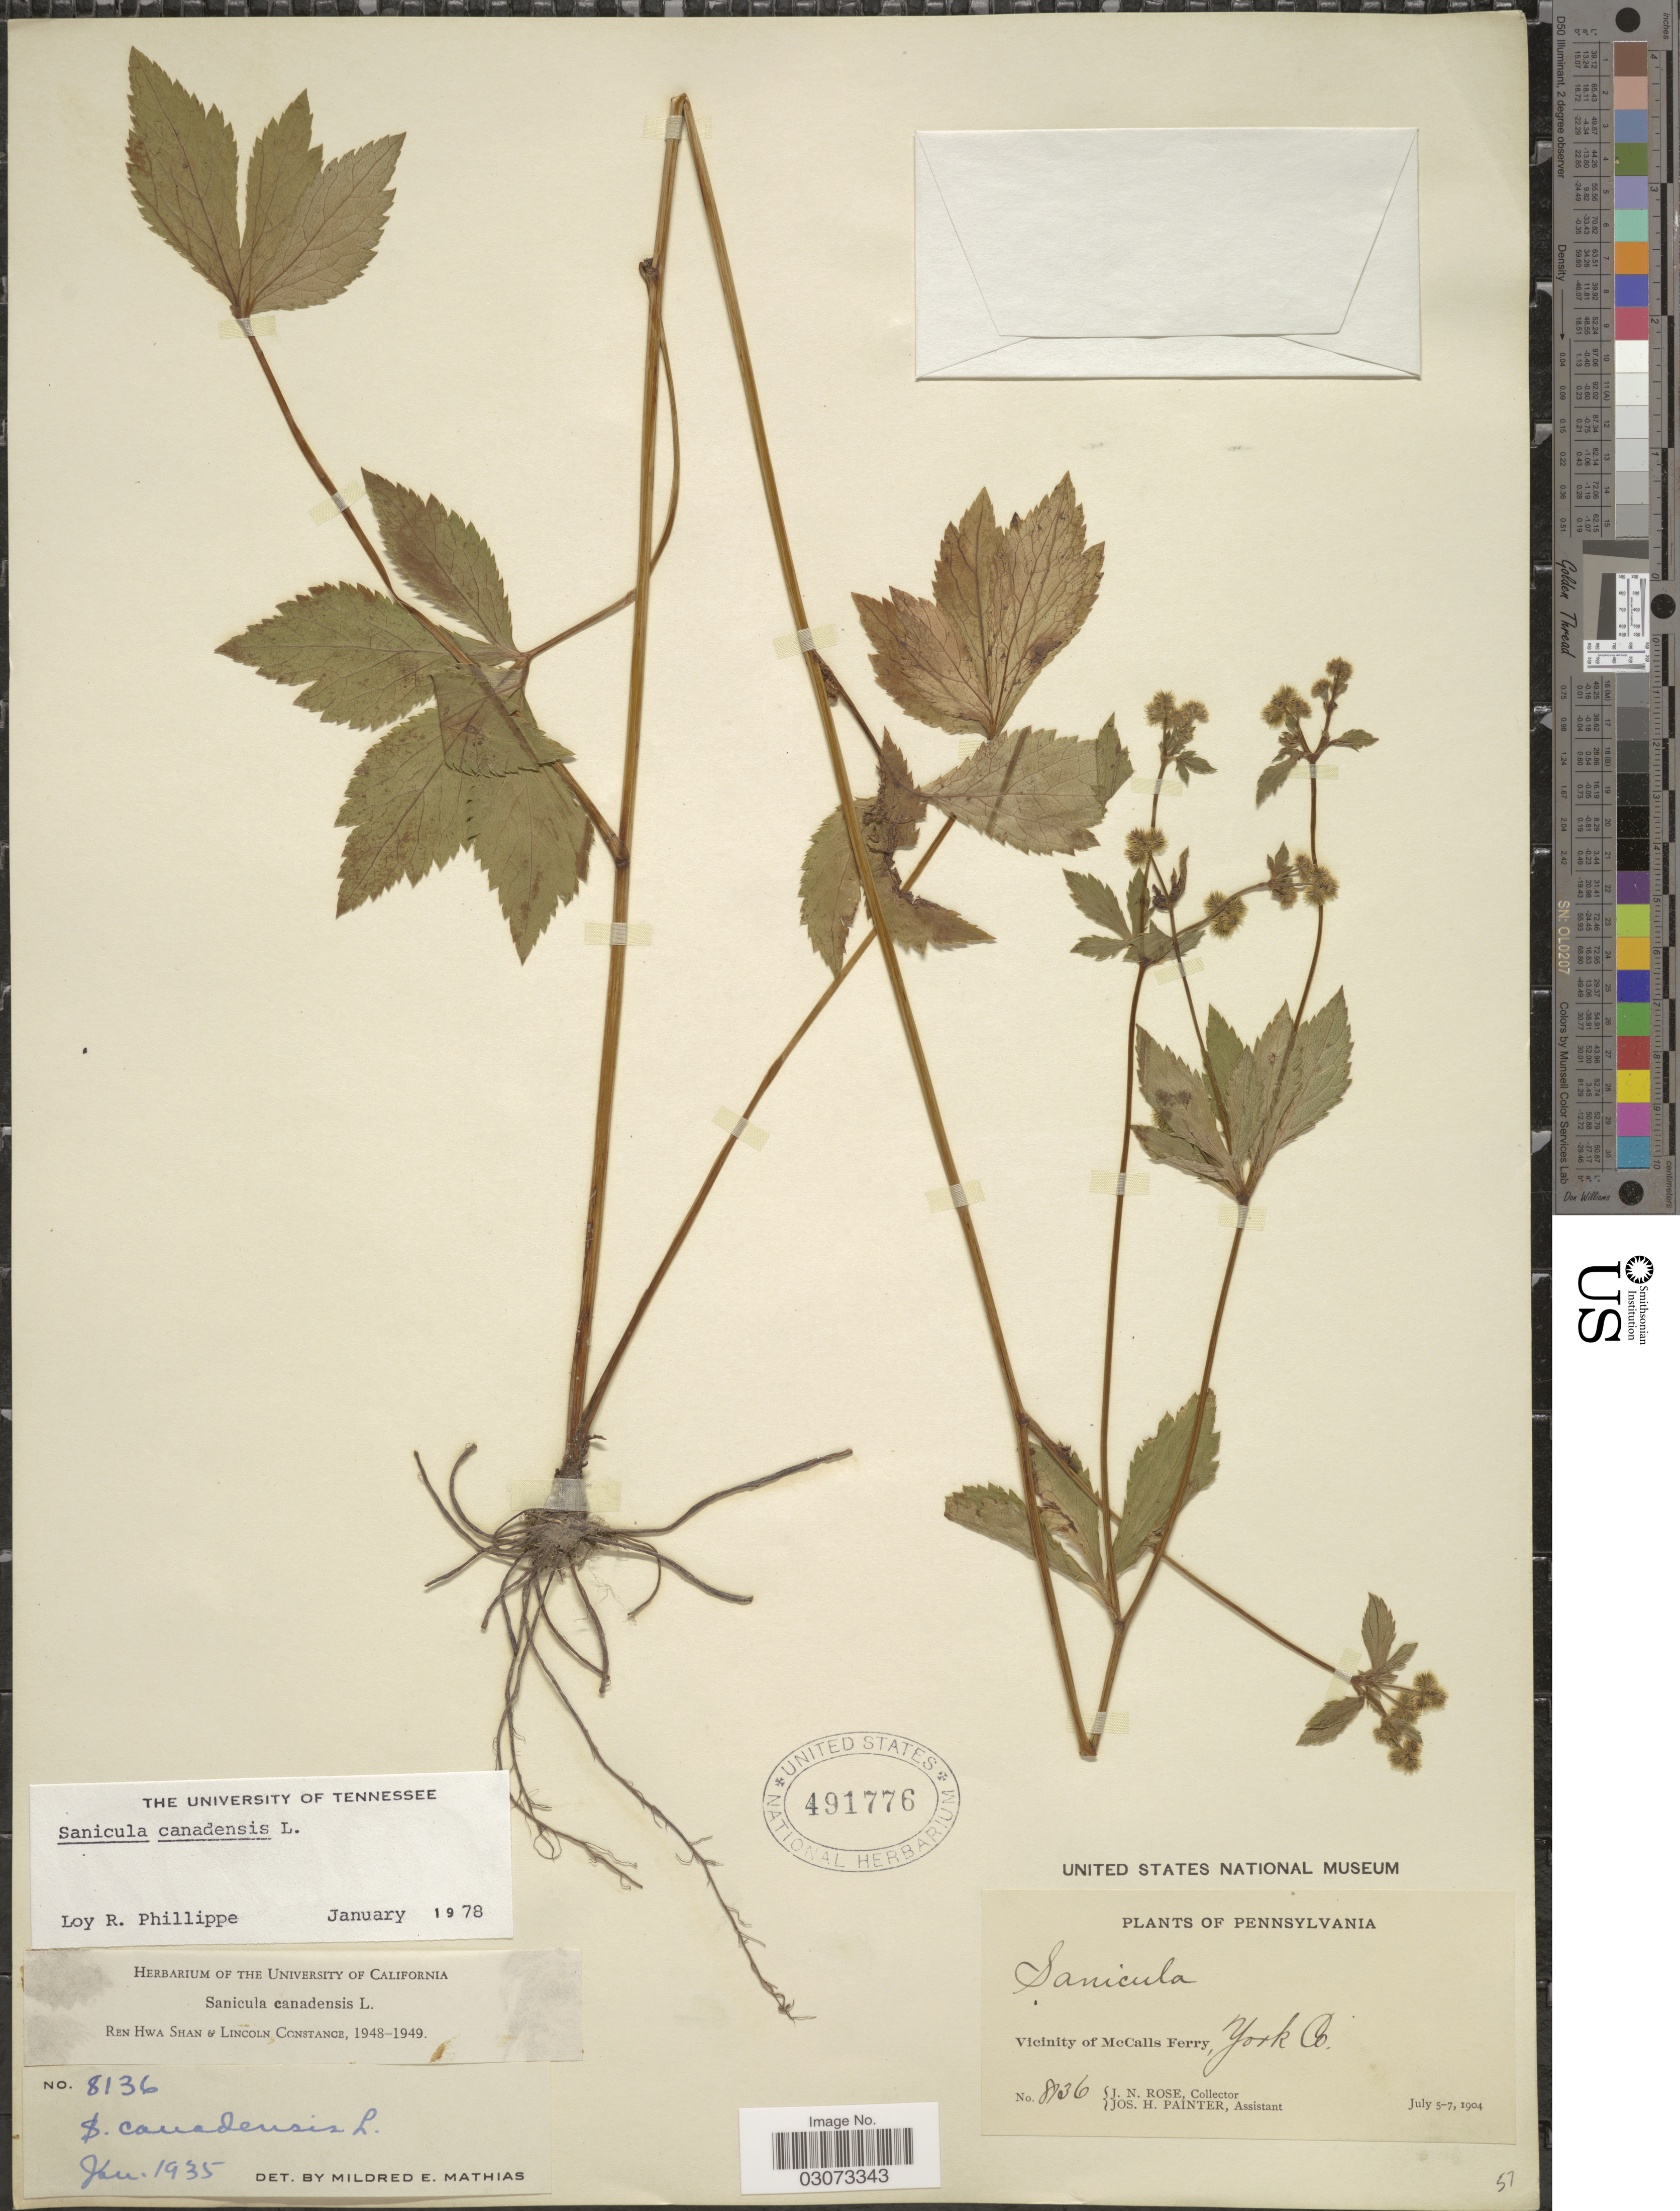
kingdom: Plantae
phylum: Tracheophyta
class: Magnoliopsida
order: Apiales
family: Apiaceae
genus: Sanicula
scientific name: Sanicula canadensis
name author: L.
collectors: J. N. Rose & J. H. Painter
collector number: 8136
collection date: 1904-07-05/1904-07-07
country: United States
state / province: Pennsylvania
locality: Vicinity of McCalls Ferry, York Co.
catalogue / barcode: US 491776